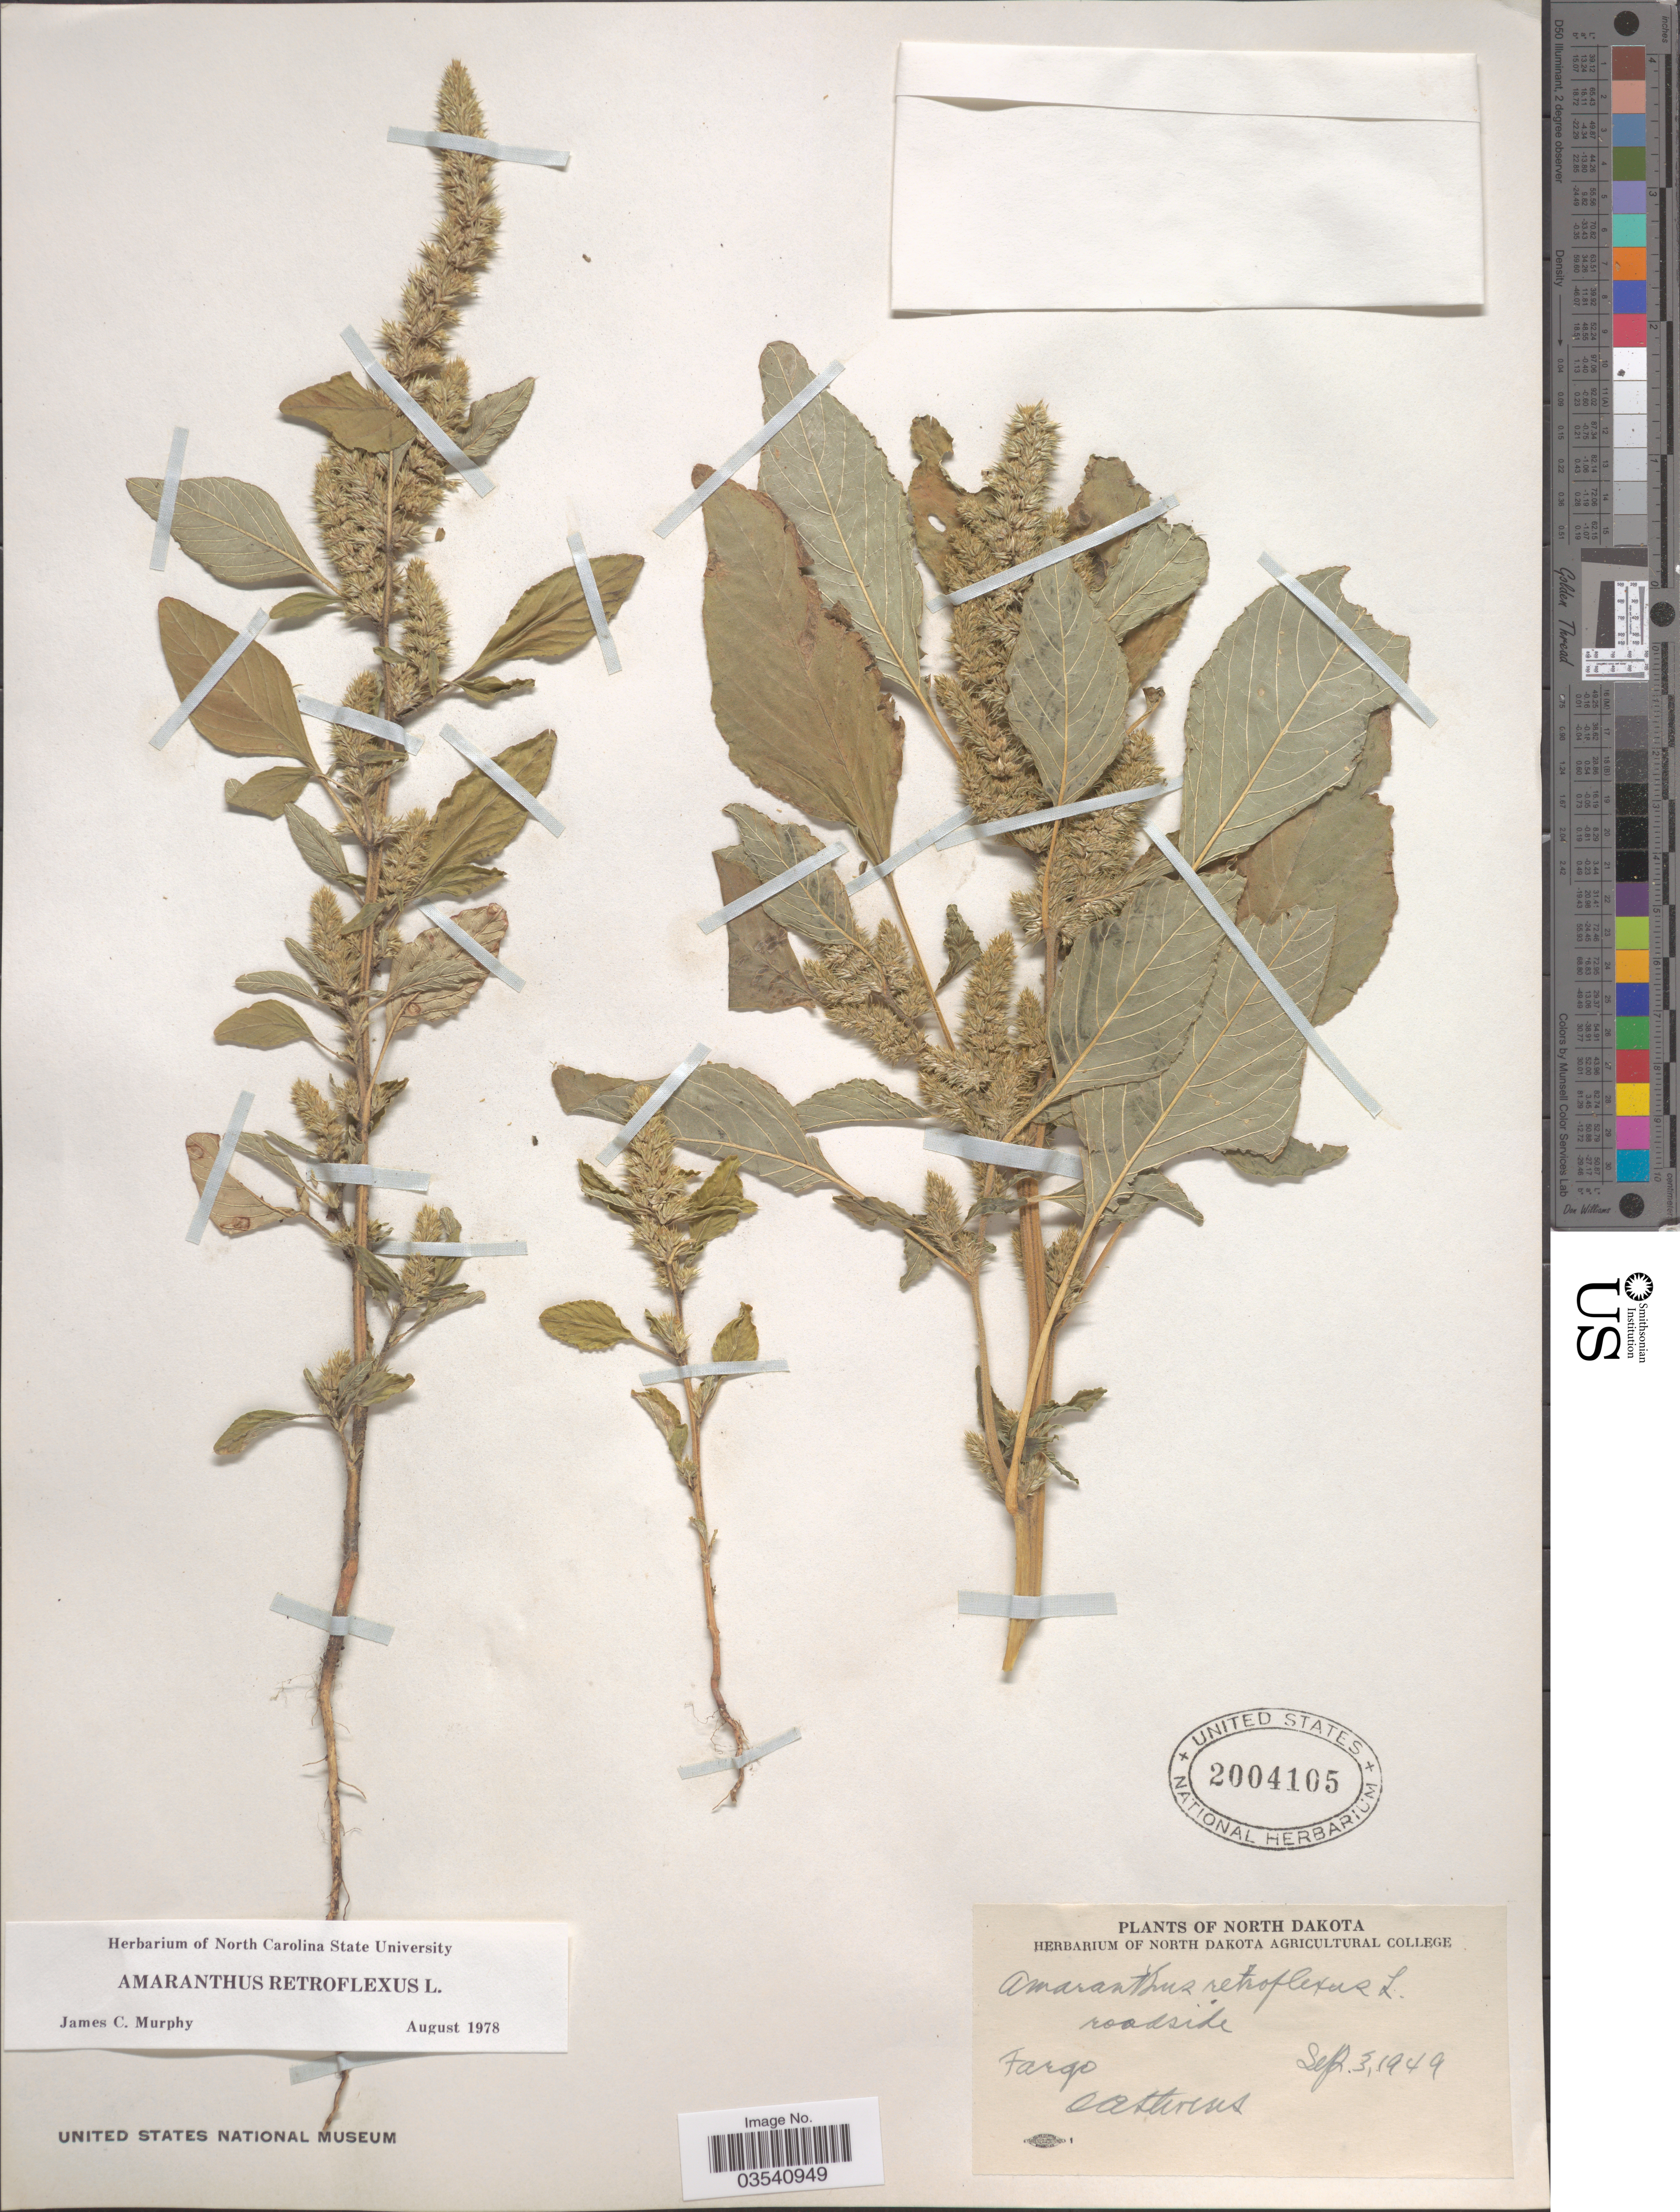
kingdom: Plantae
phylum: Tracheophyta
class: Magnoliopsida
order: Caryophyllales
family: Amaranthaceae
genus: Amaranthus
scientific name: Amaranthus retroflexus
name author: L.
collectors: O. A. Stevens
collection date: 1949-09-03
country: United States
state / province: North Dakota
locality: Roadside, Fargo.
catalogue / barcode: US 2004105